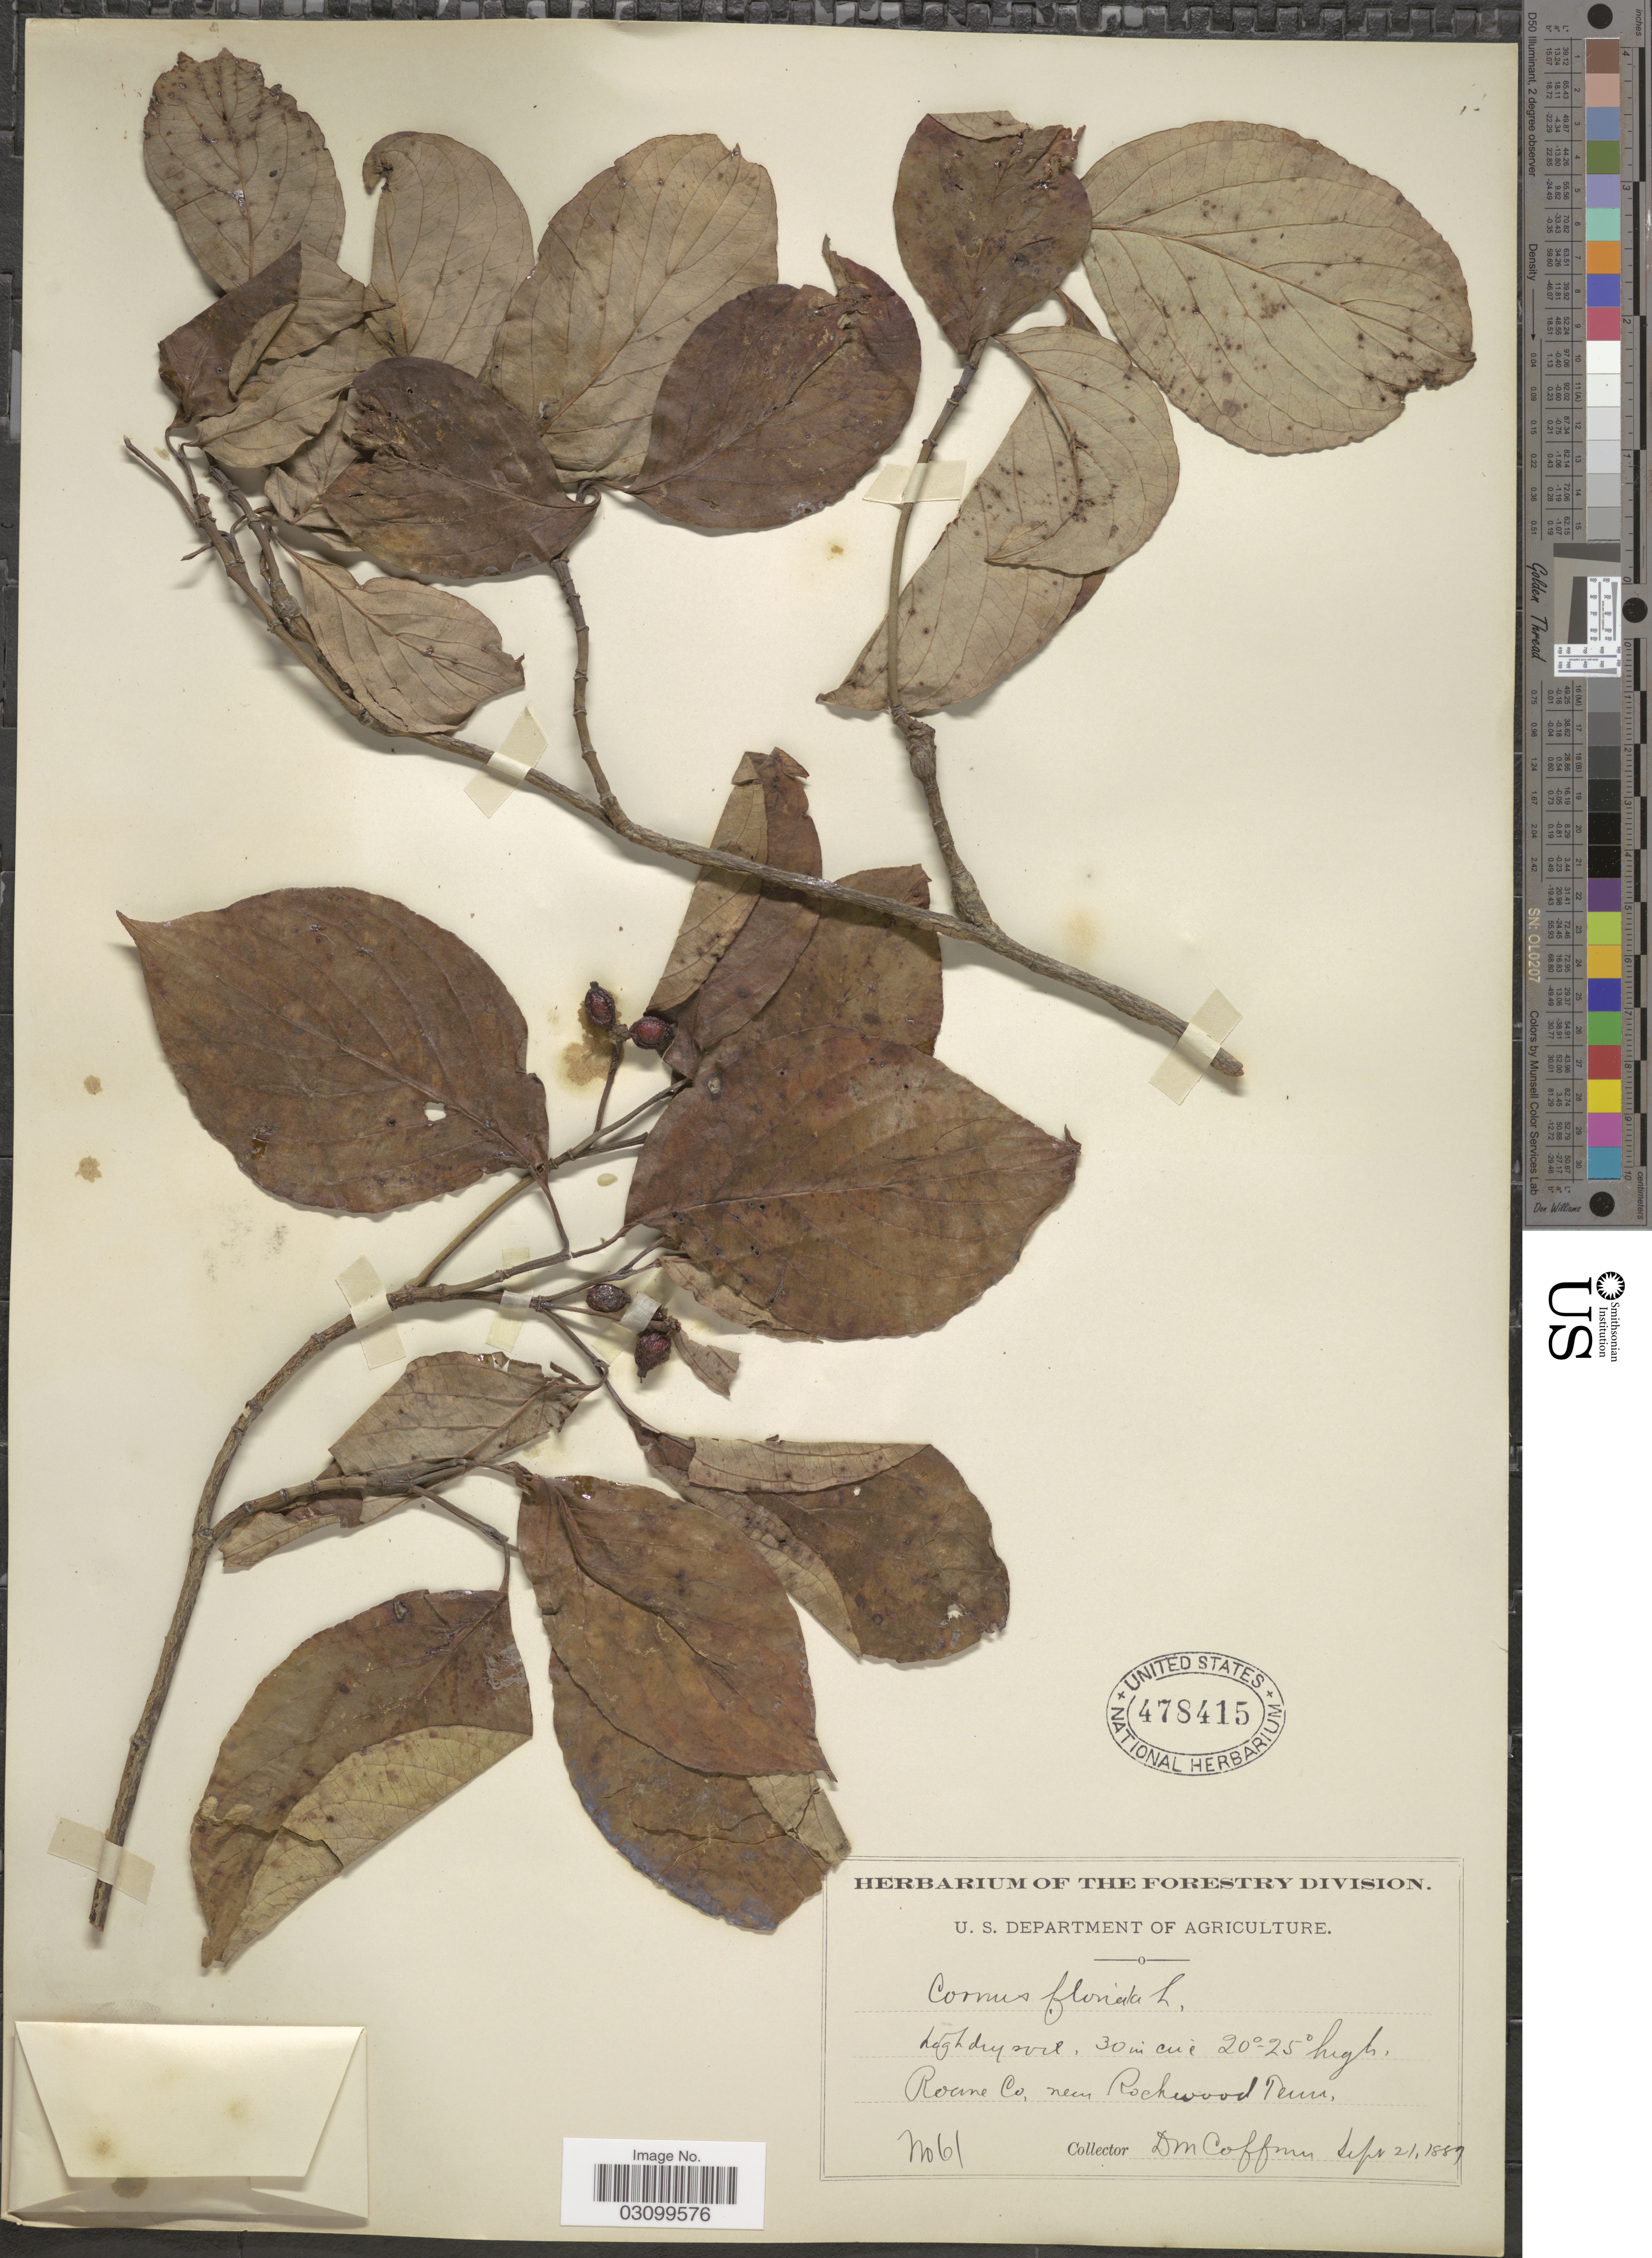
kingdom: Plantae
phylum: Tracheophyta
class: Magnoliopsida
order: Cornales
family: Cornaceae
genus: Cornus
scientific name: Cornus florida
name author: L.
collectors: D. M. Coffman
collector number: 61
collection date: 1889-09-21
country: United States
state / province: Tennessee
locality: Roane Co. near Rockwood.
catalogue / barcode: US 478415